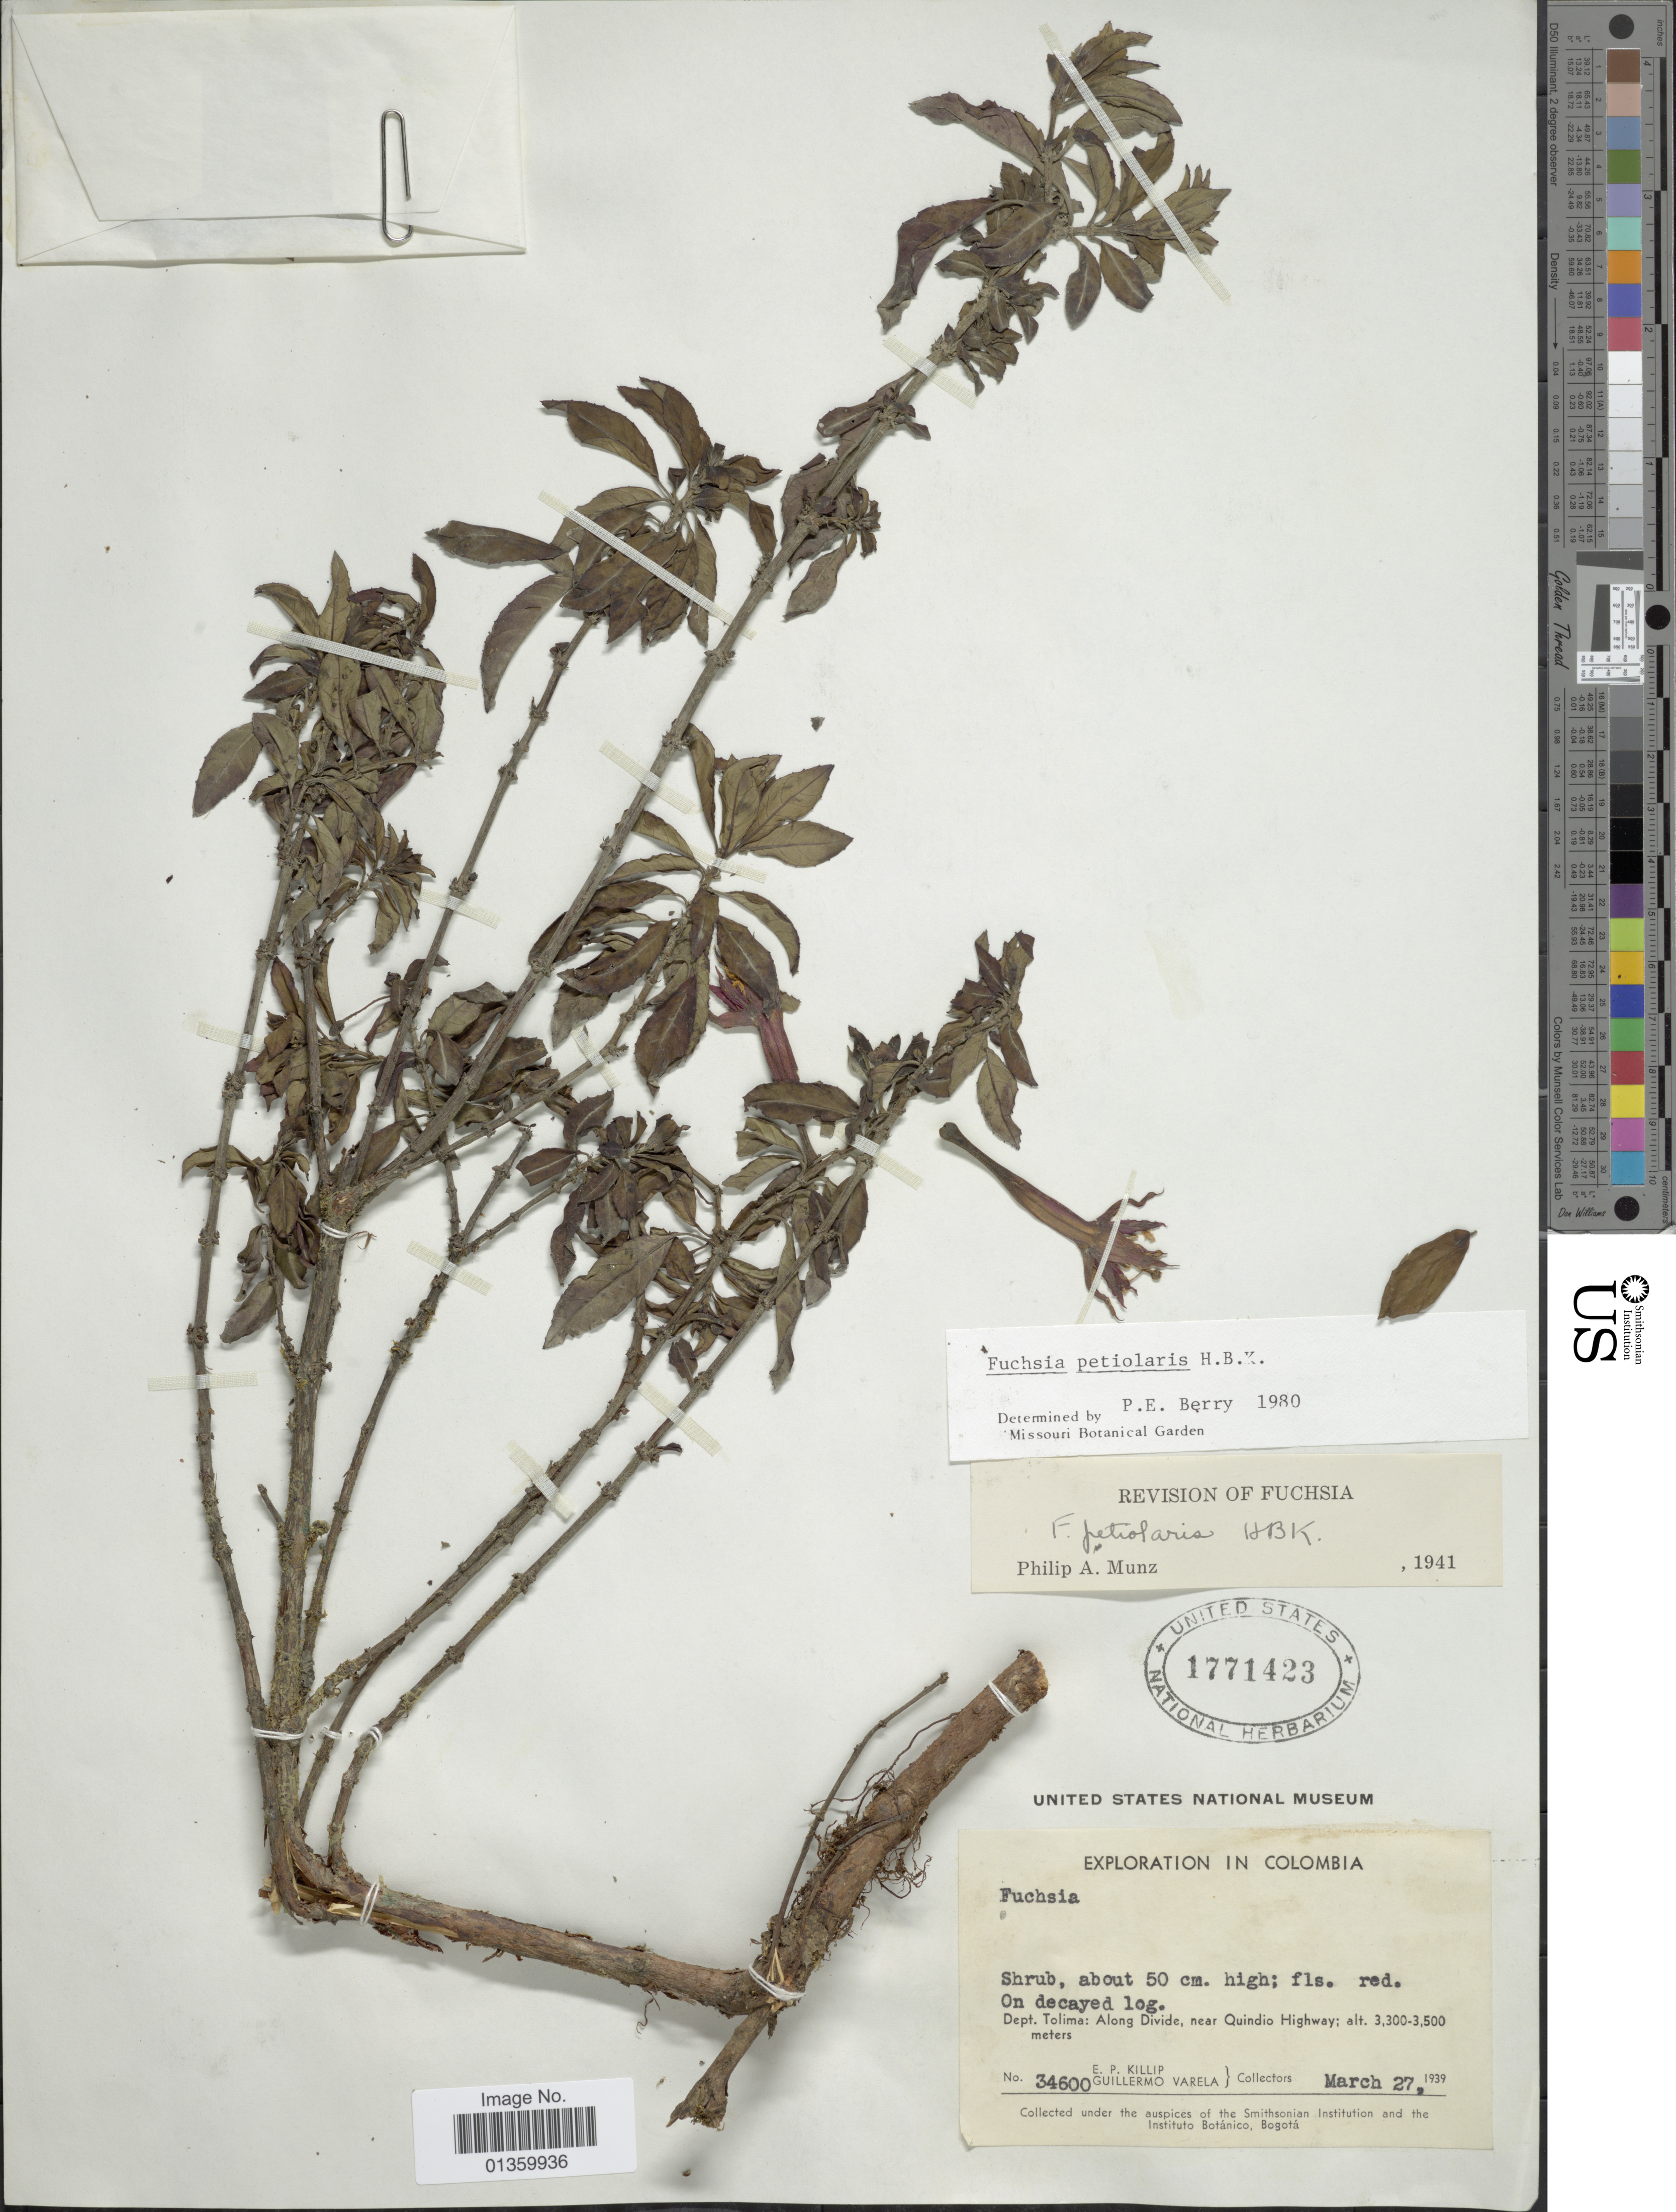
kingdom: Plantae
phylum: Tracheophyta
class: Magnoliopsida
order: Myrtales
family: Onagraceae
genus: Fuchsia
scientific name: Fuchsia petiolaris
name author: Kunth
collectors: E. P. Killip & G. Varela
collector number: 34600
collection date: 1939-03-27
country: Colombia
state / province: Tolima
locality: Along Divide, near Quindio Highway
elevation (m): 3300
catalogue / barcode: US 1771423